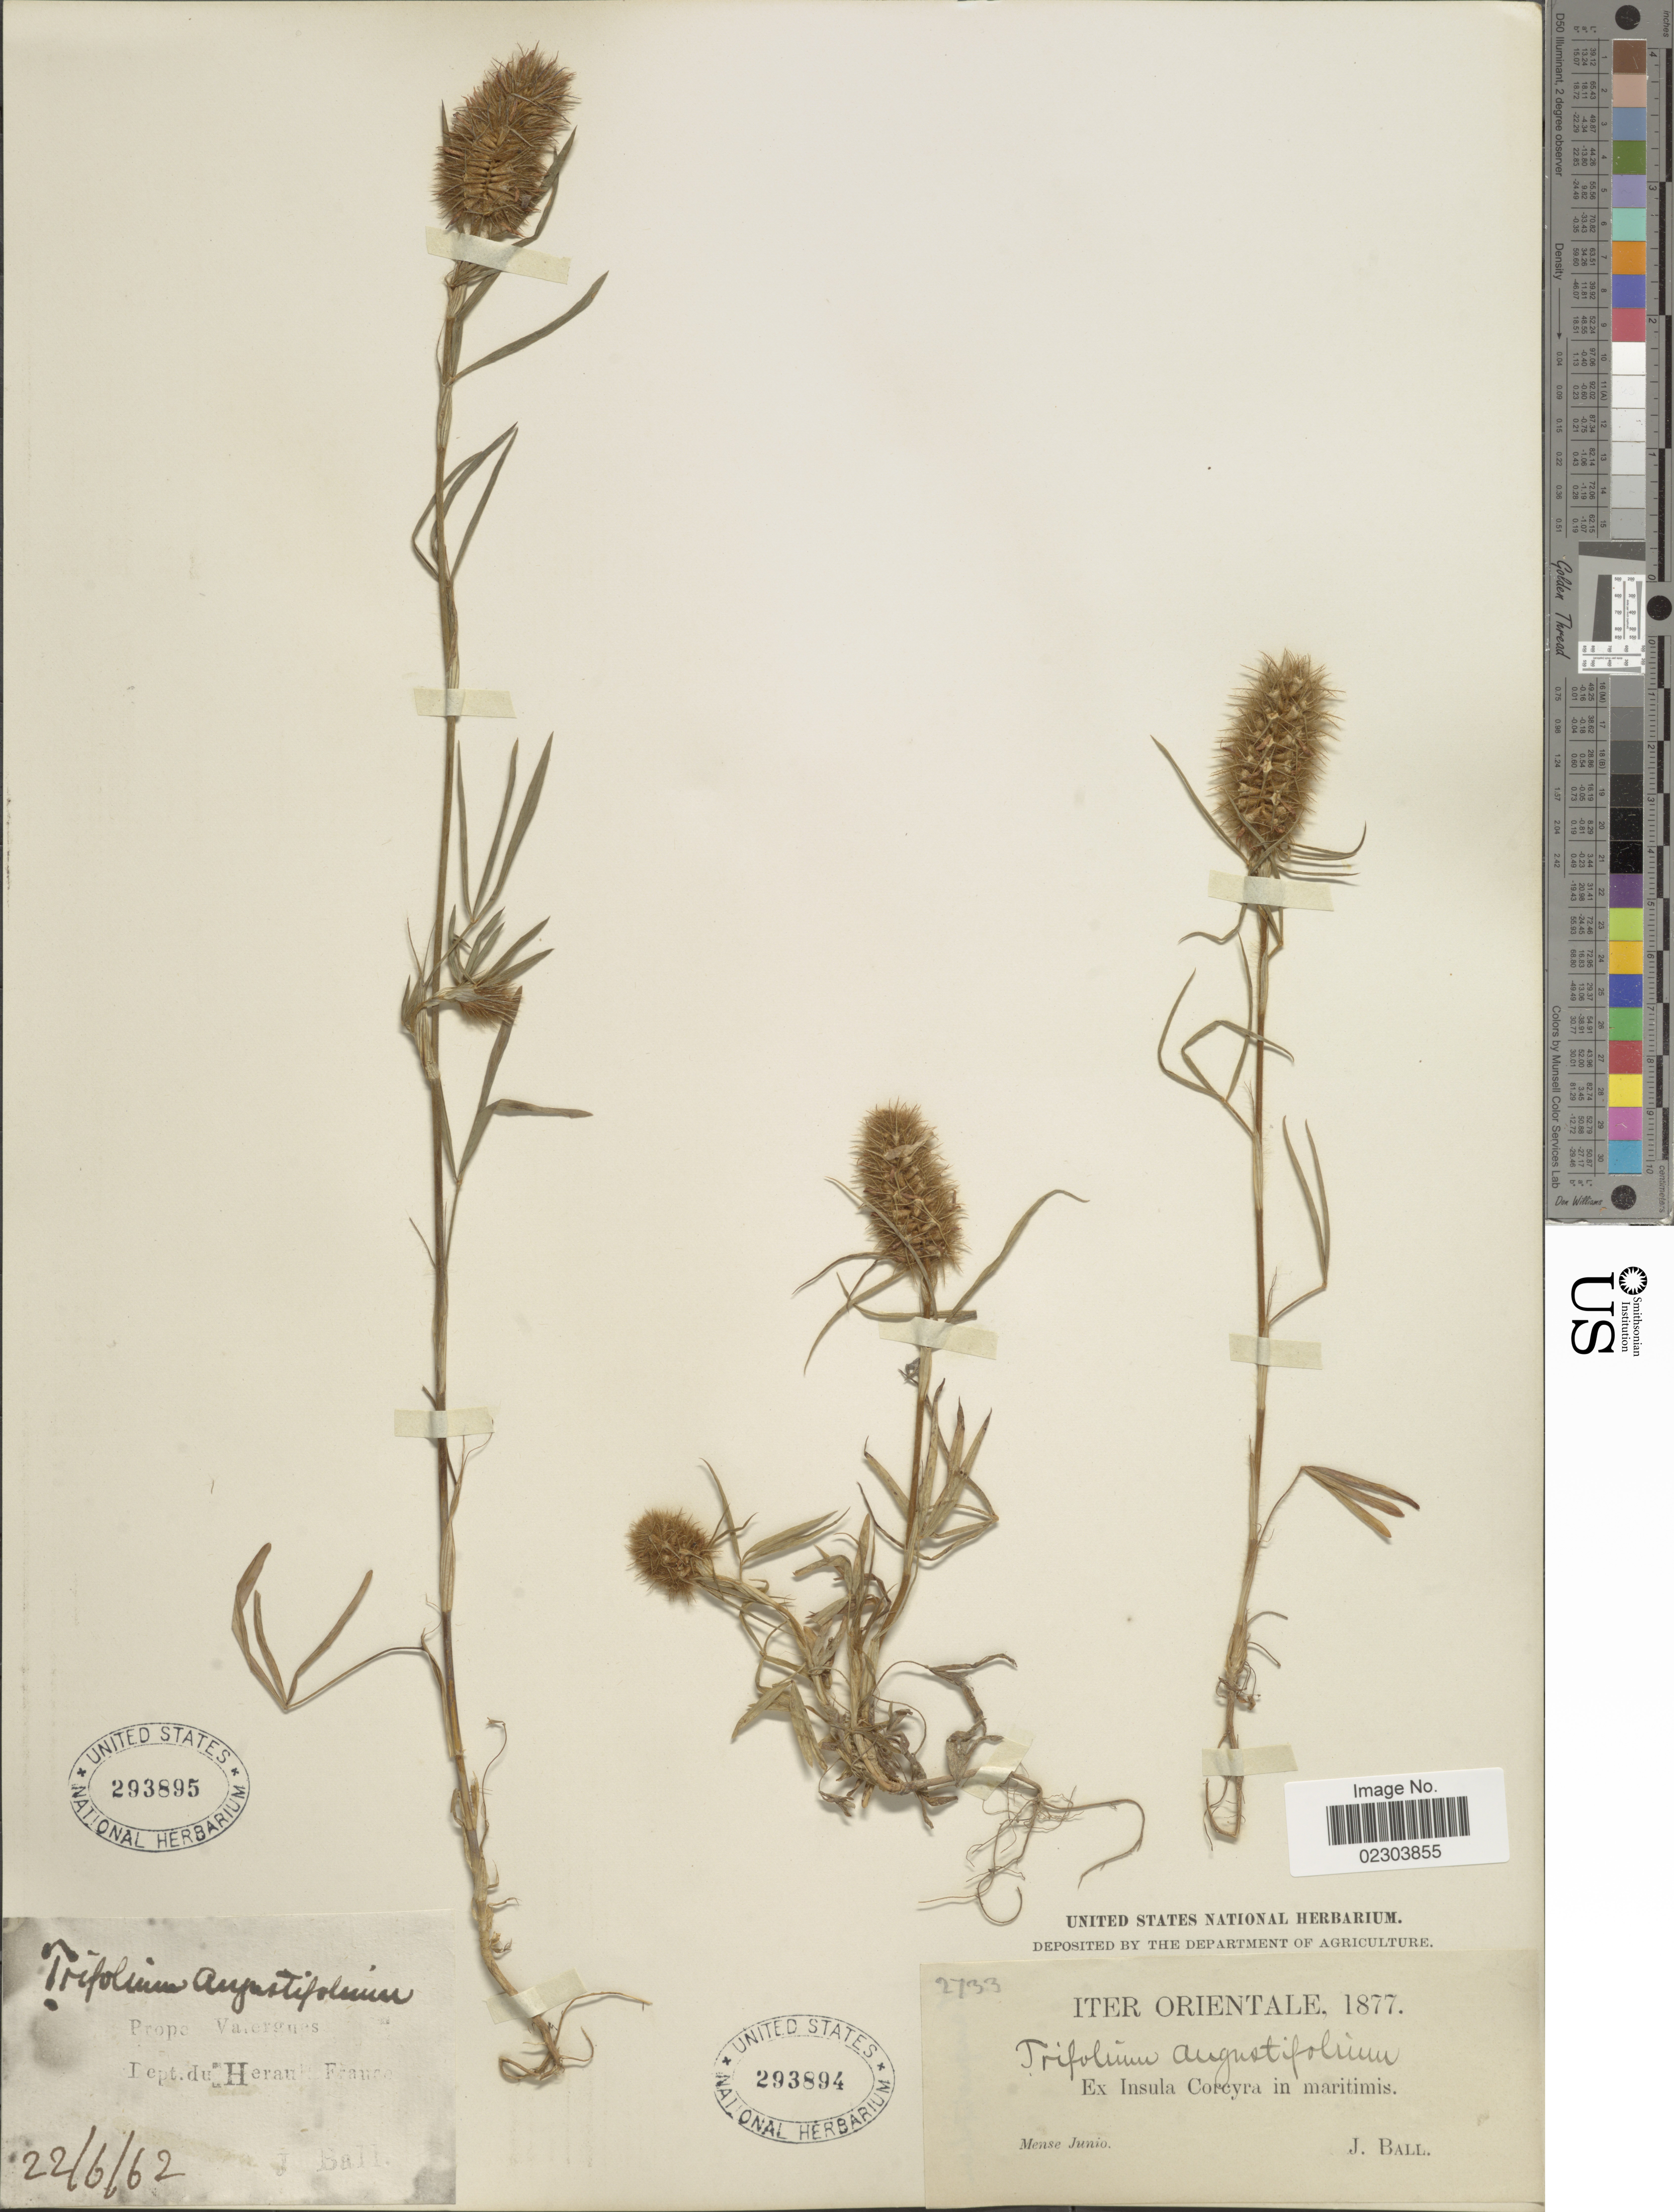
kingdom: Plantae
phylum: Tracheophyta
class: Magnoliopsida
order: Fabales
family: Fabaceae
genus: Trifolium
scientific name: Trifolium angustifolium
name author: L.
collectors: J. Ball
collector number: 2733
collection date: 1877-06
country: Greece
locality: Iter Orientale, ex Insula Corcyra in maritimis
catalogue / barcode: US 293894